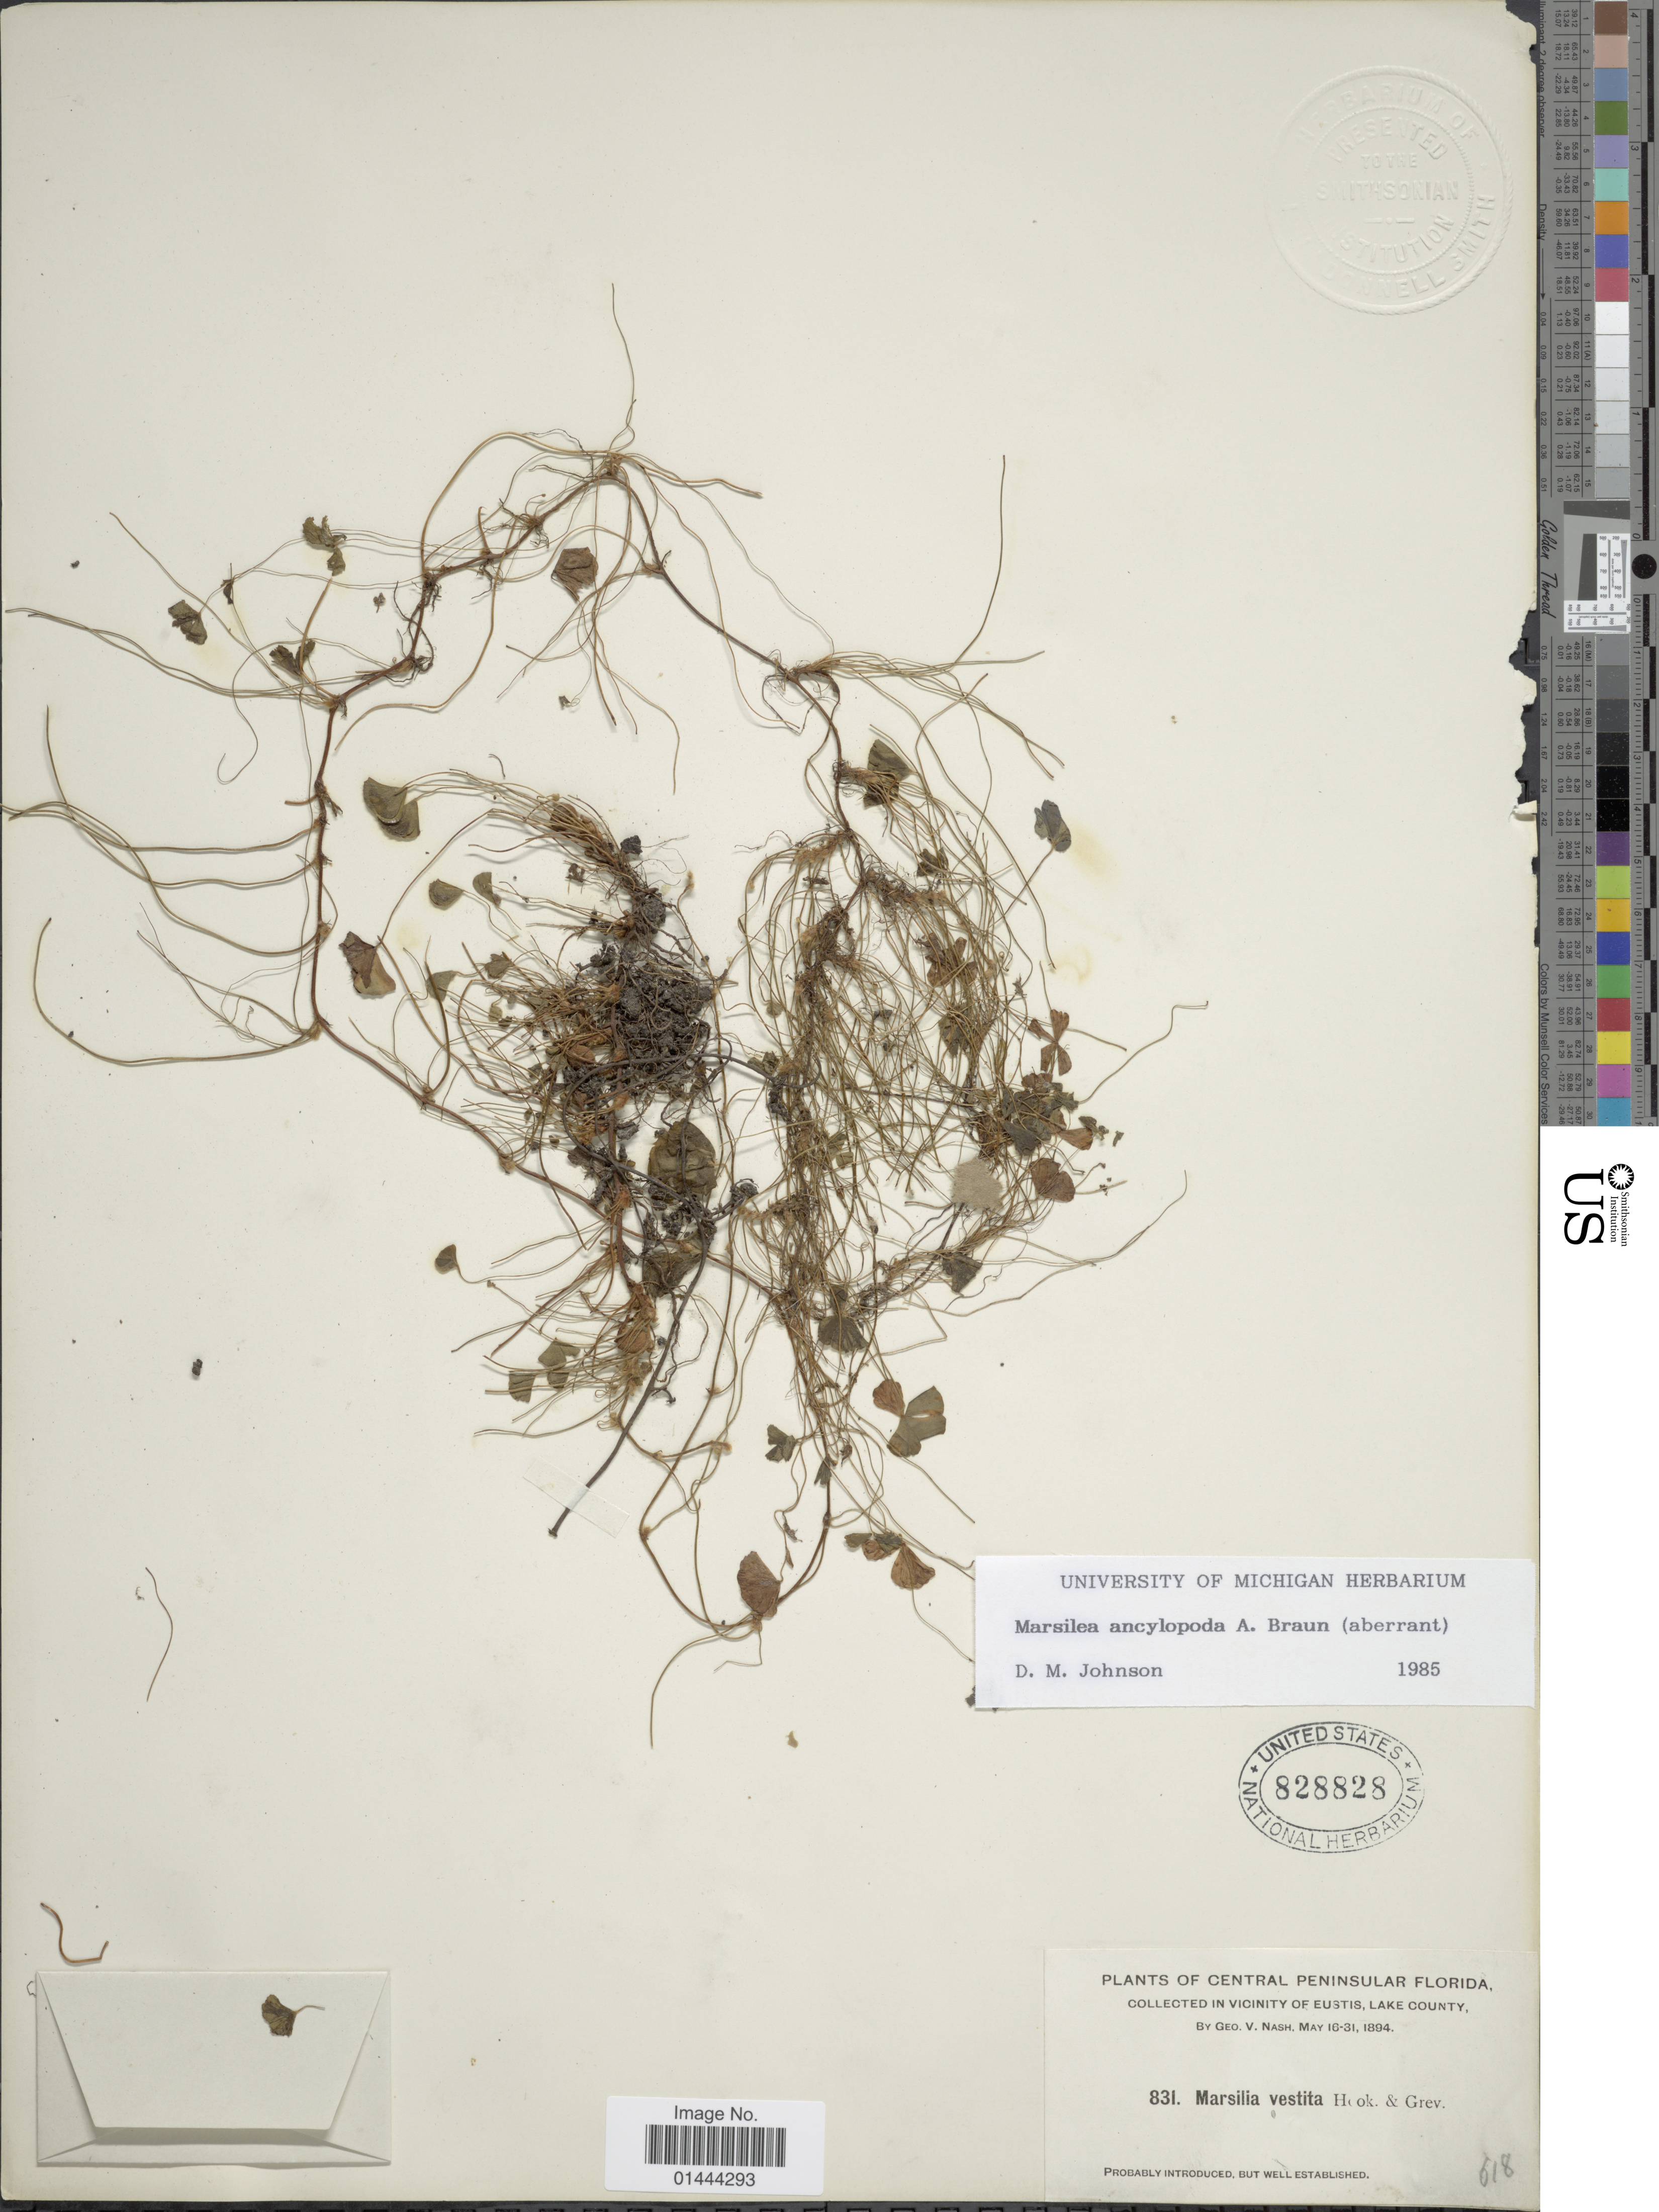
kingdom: Plantae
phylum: Tracheophyta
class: Polypodiopsida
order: Salviniales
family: Marsileaceae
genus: Marsilea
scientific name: Marsilea ancylopoda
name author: A. Braun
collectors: G. V. Nash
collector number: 618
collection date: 1894-05-16/1894-05-31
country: United States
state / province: Florida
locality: Central Peninsular. In vicinity of Eustis, lake County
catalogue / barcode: US 828828